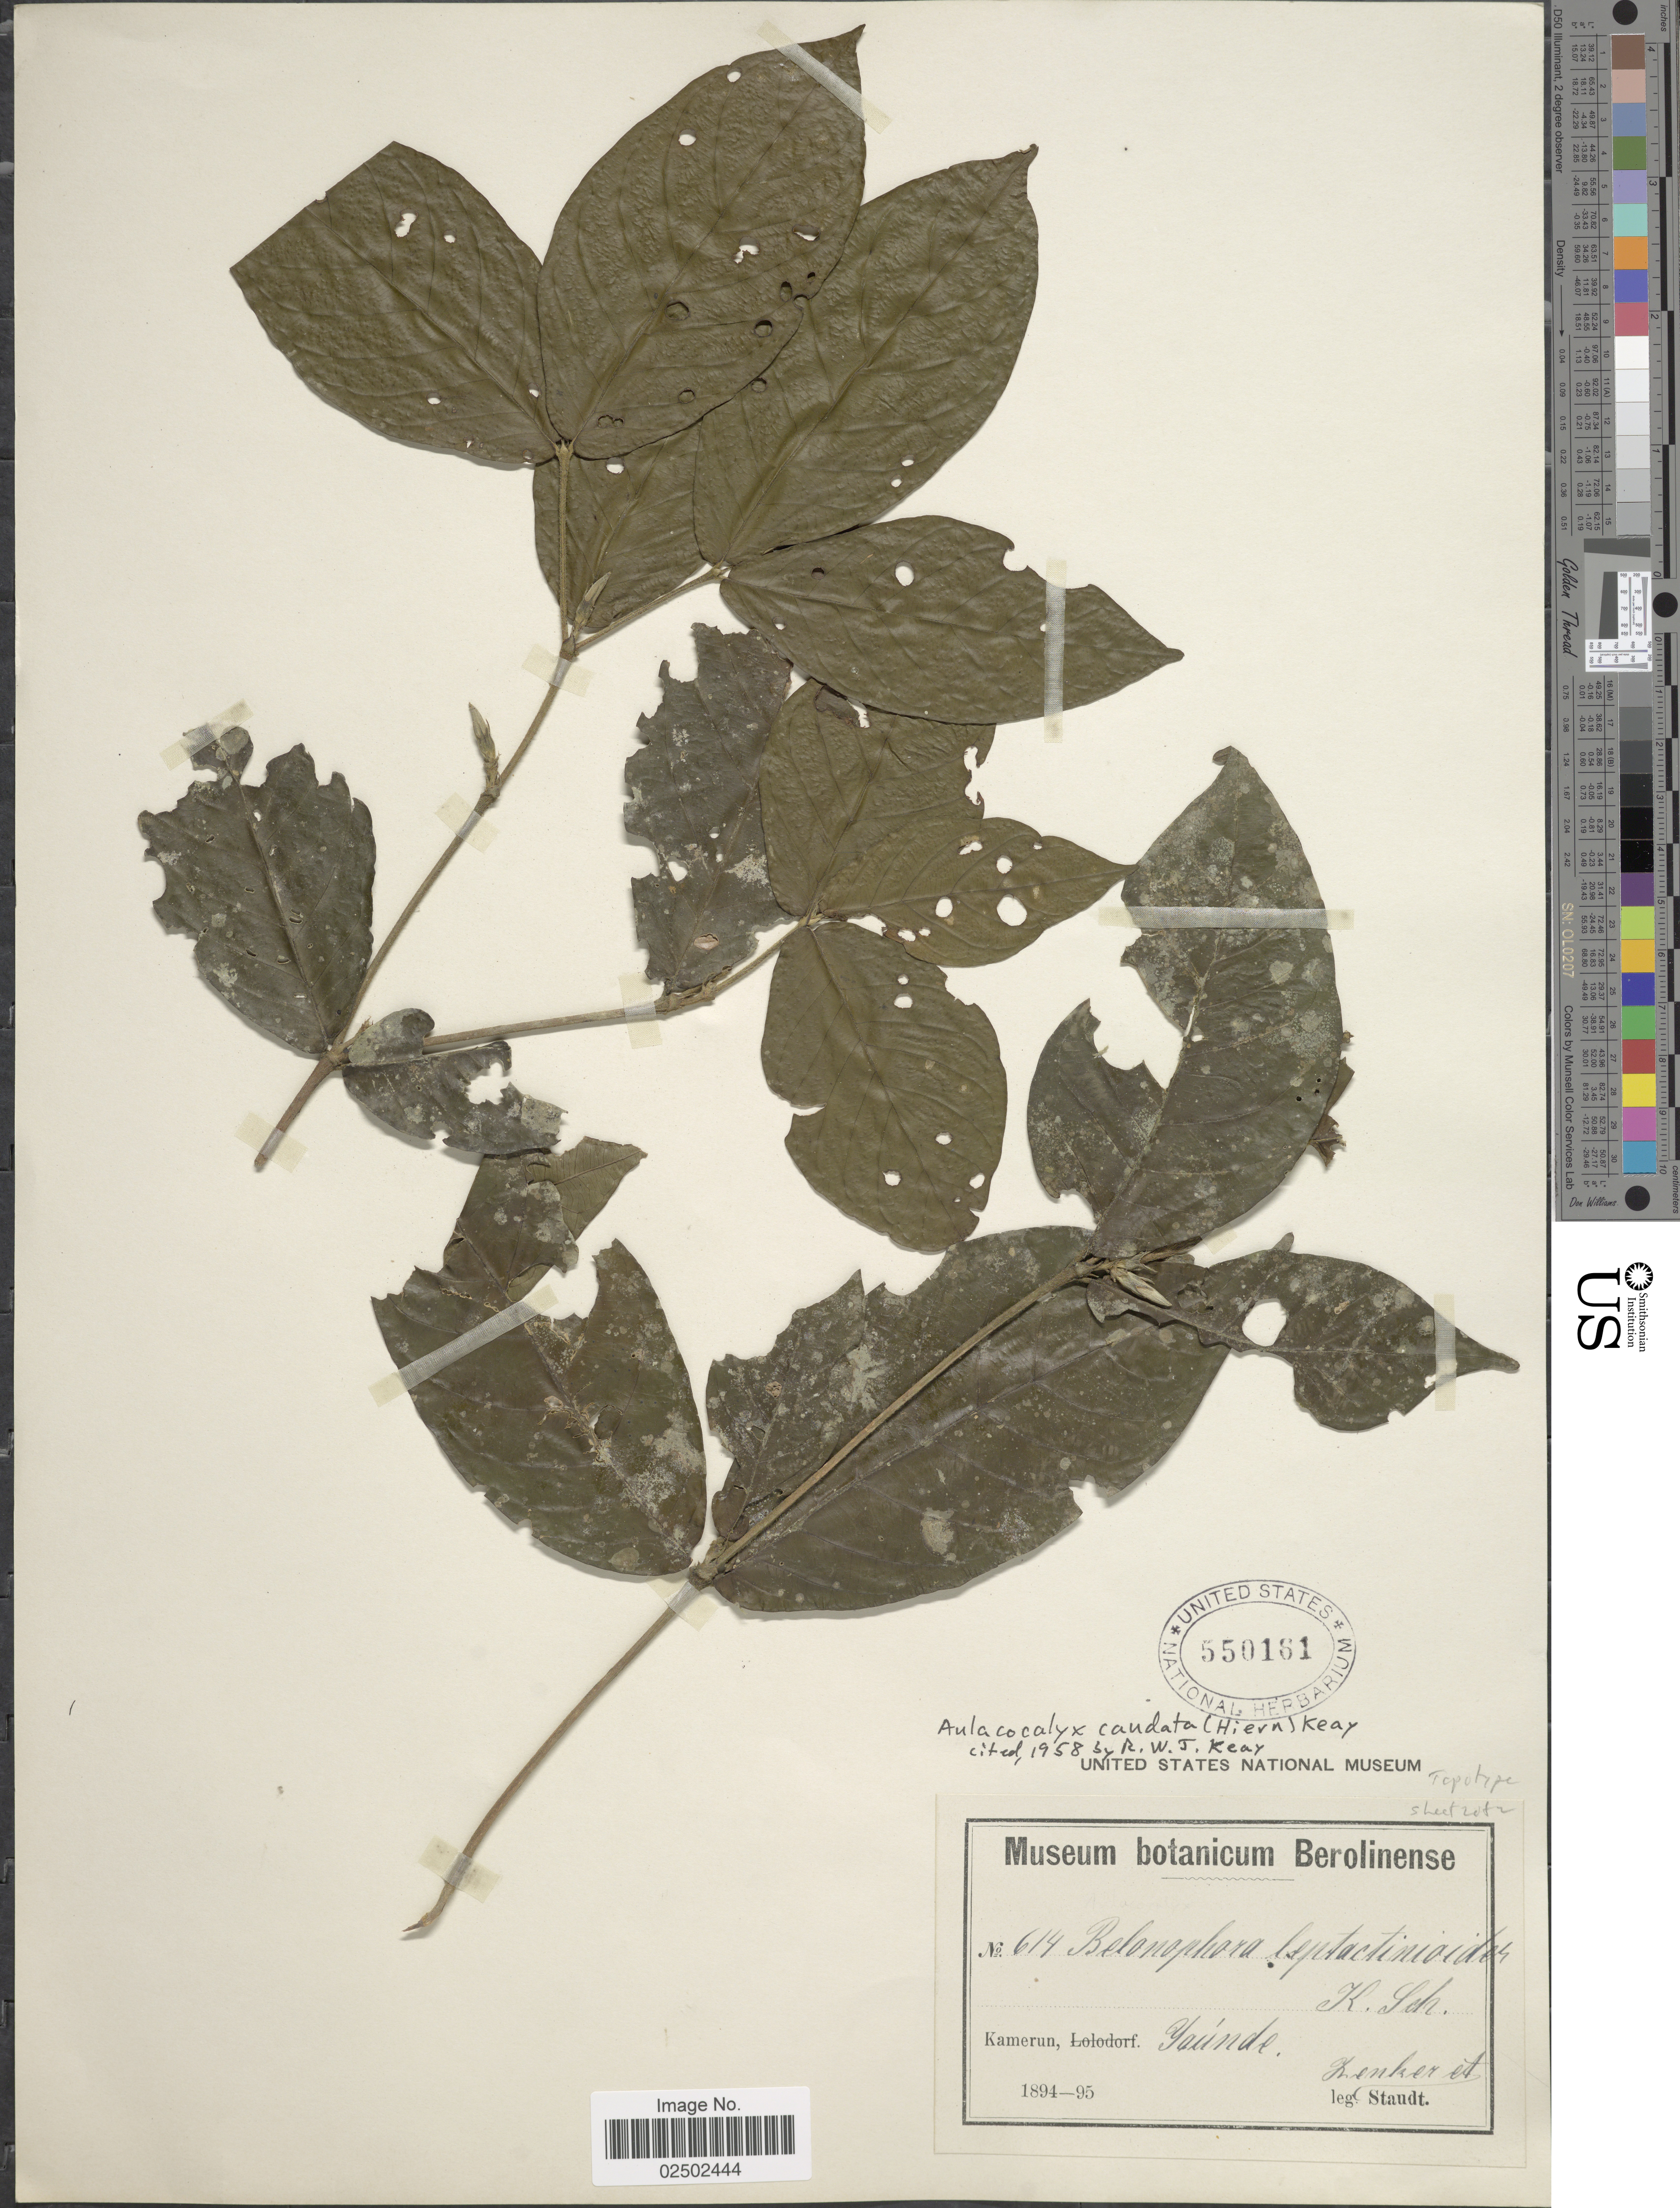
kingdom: Plantae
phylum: Tracheophyta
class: Magnoliopsida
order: Gentianales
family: Rubiaceae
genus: Aulacocalyx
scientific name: Aulacocalyx caudata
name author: (Hiern) Keay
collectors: Zenker, -- & -. Staudt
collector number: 614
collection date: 1894/1895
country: Cameroon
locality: Kamerun, Yaunde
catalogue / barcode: US 550161